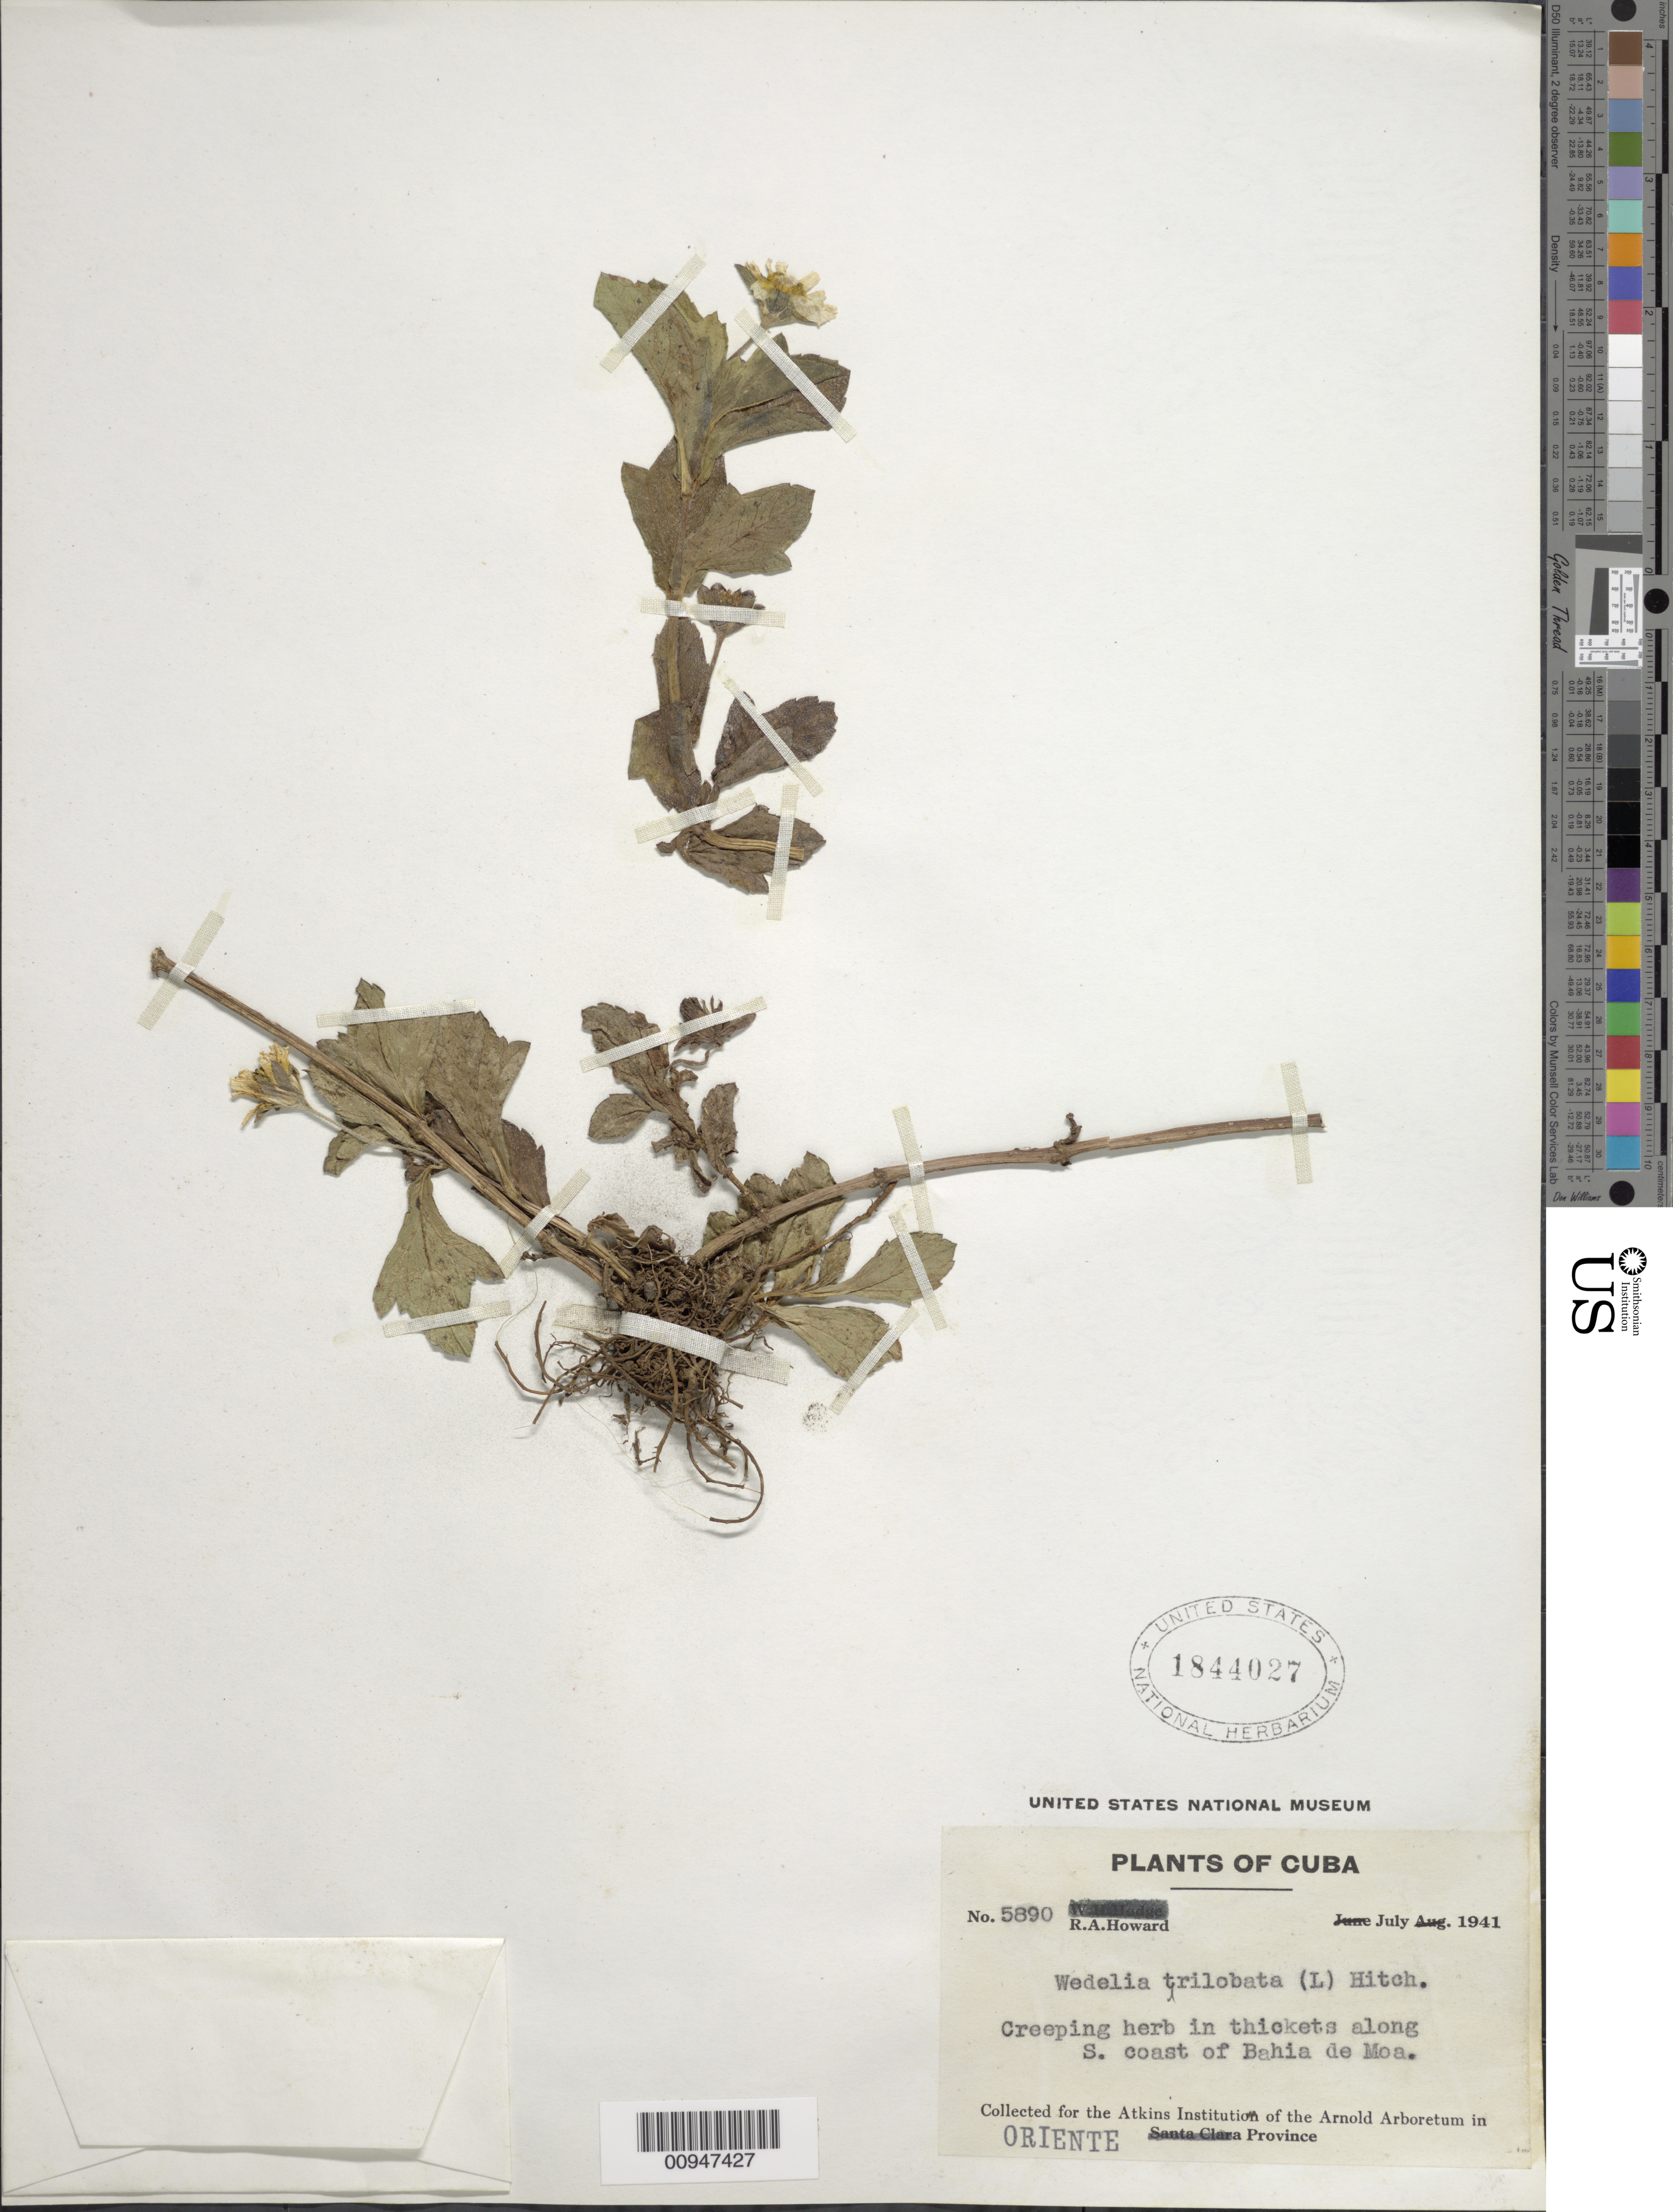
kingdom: Plantae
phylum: Tracheophyta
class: Magnoliopsida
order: Asterales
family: Asteraceae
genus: Sphagneticola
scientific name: Sphagneticola trilobata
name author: (L.) Pruski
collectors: R. A. Howard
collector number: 5890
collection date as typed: Jul 1941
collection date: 1941-07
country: Cuba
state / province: Holguín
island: Cuba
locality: S coast of Bahia de Moa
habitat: In thickets along coast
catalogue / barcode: US 1844027